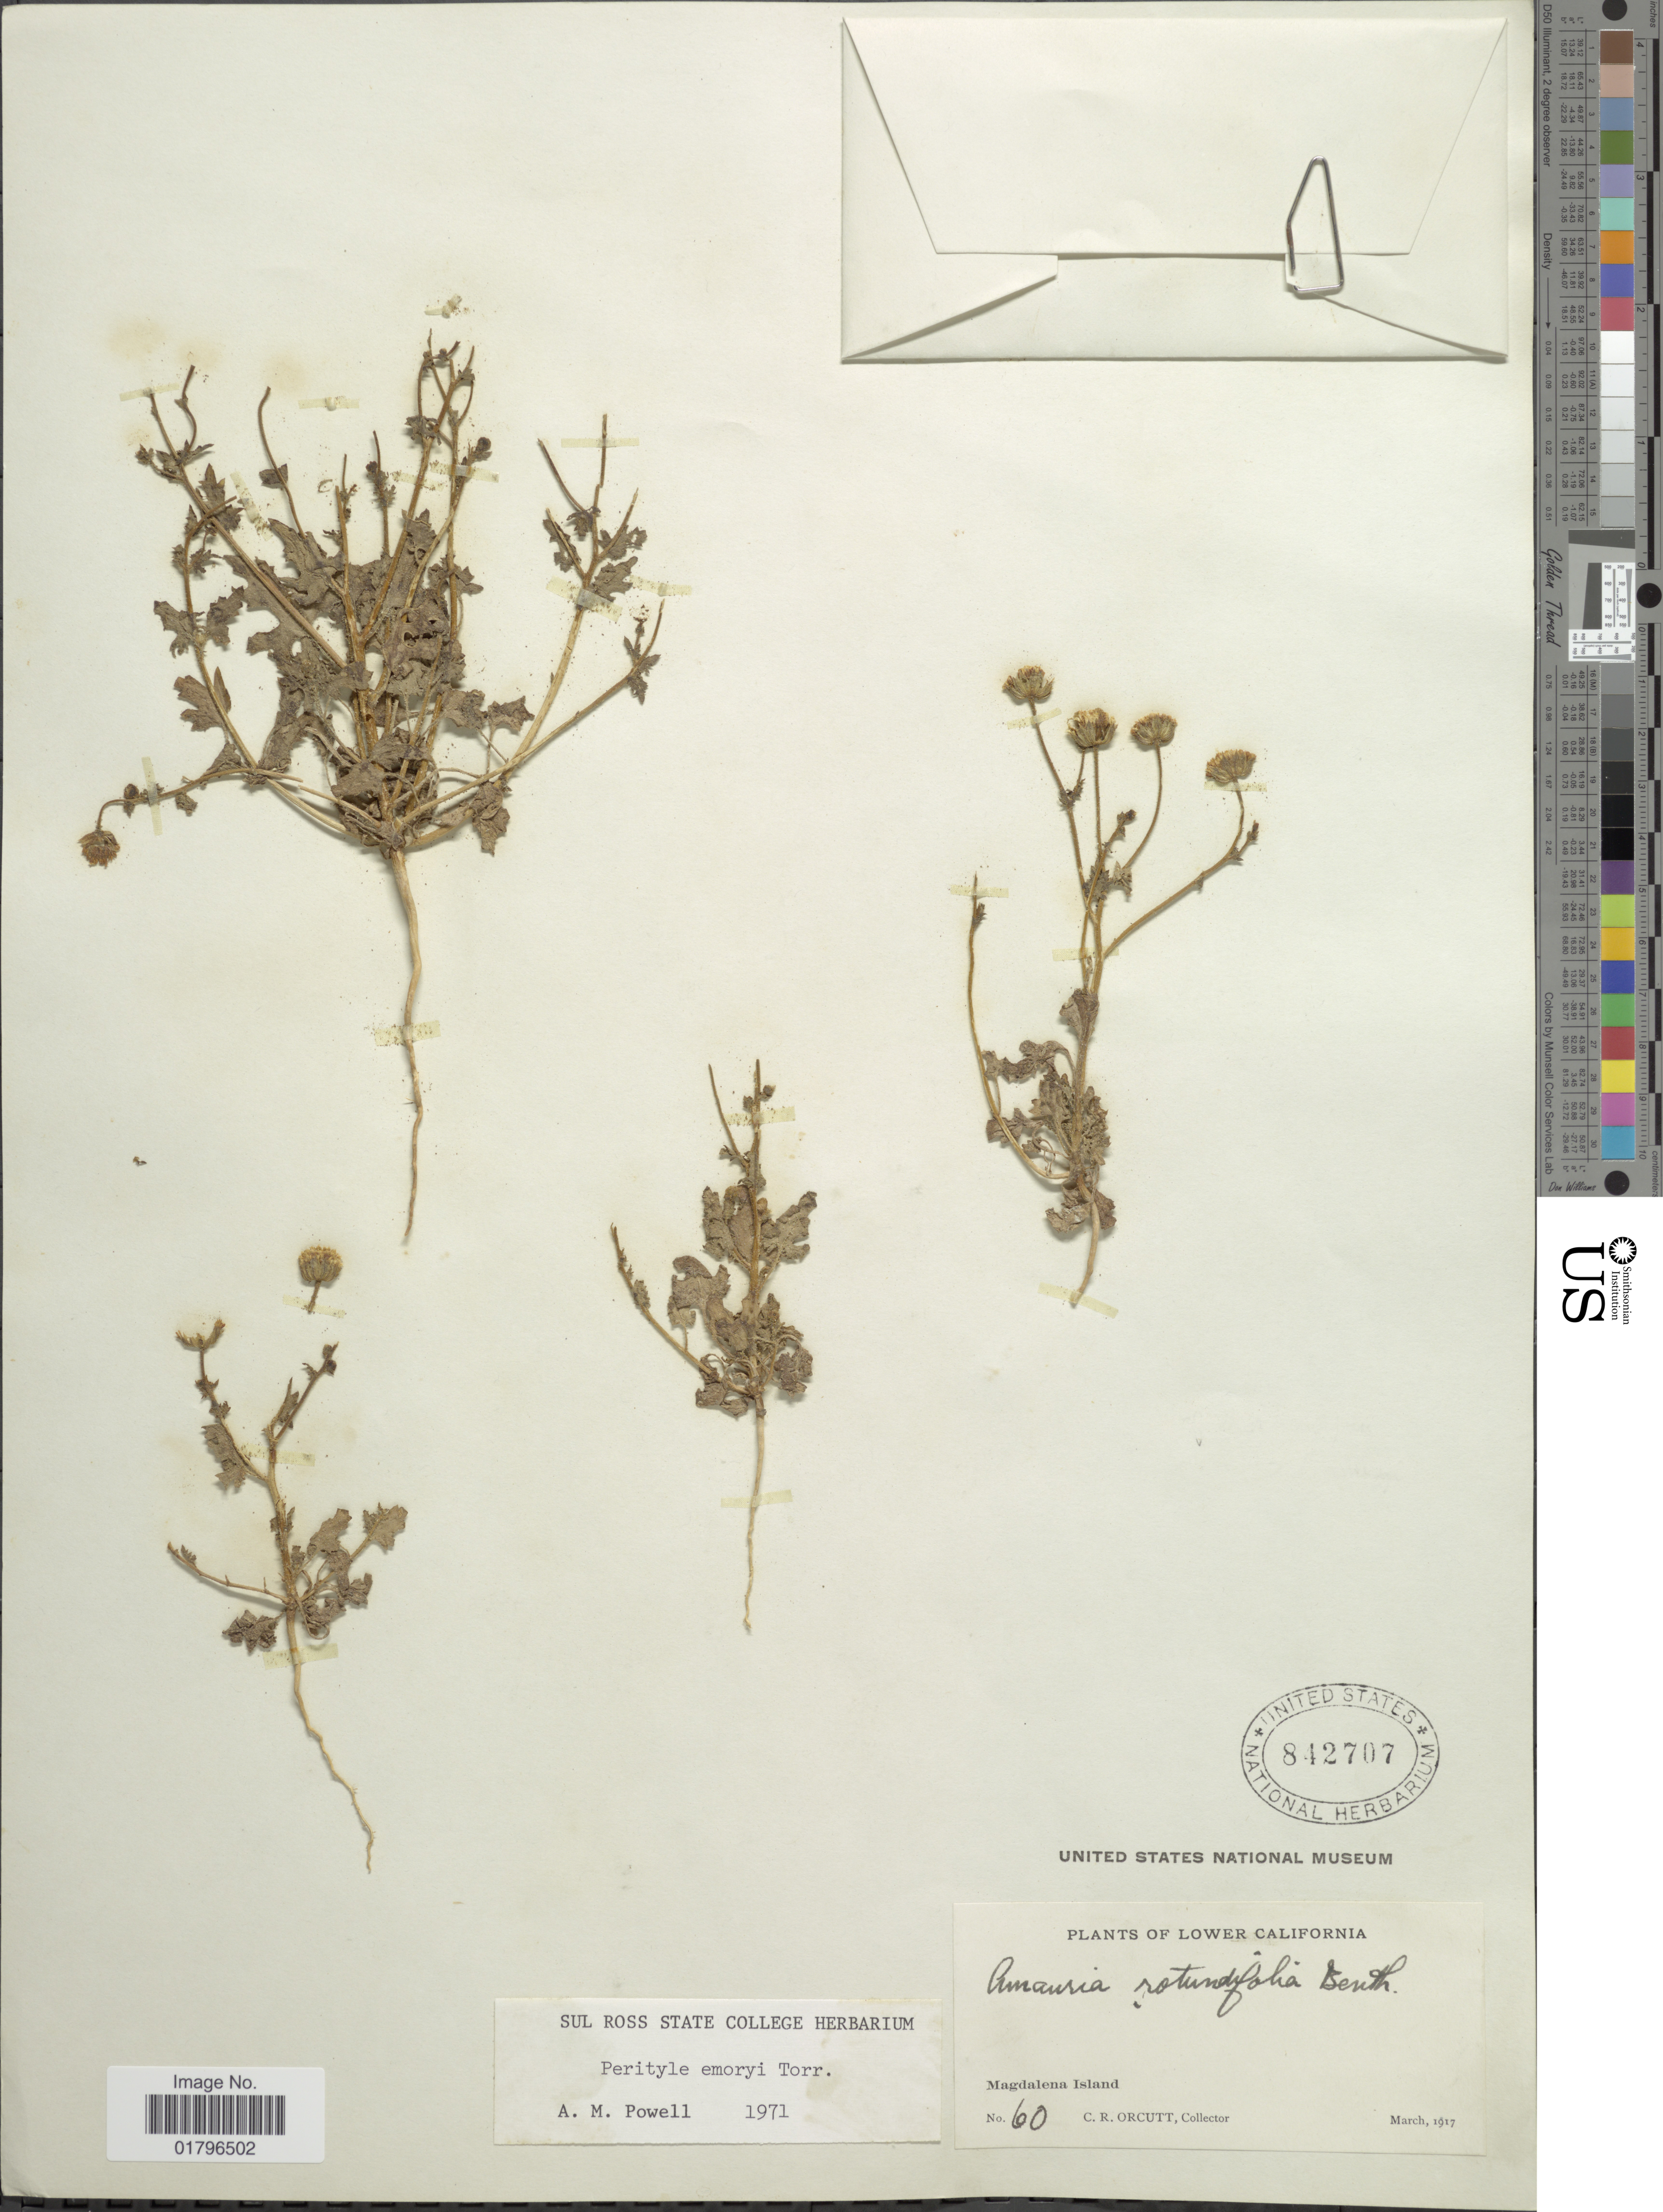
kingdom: Plantae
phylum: Tracheophyta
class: Magnoliopsida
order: Asterales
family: Asteraceae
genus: Perityle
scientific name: Perityle emoryi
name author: Torr.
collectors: C. R. Orcutt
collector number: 60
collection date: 1917-03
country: Mexico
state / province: Baja California Sur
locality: Lower California. Magdalena Island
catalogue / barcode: US 842707